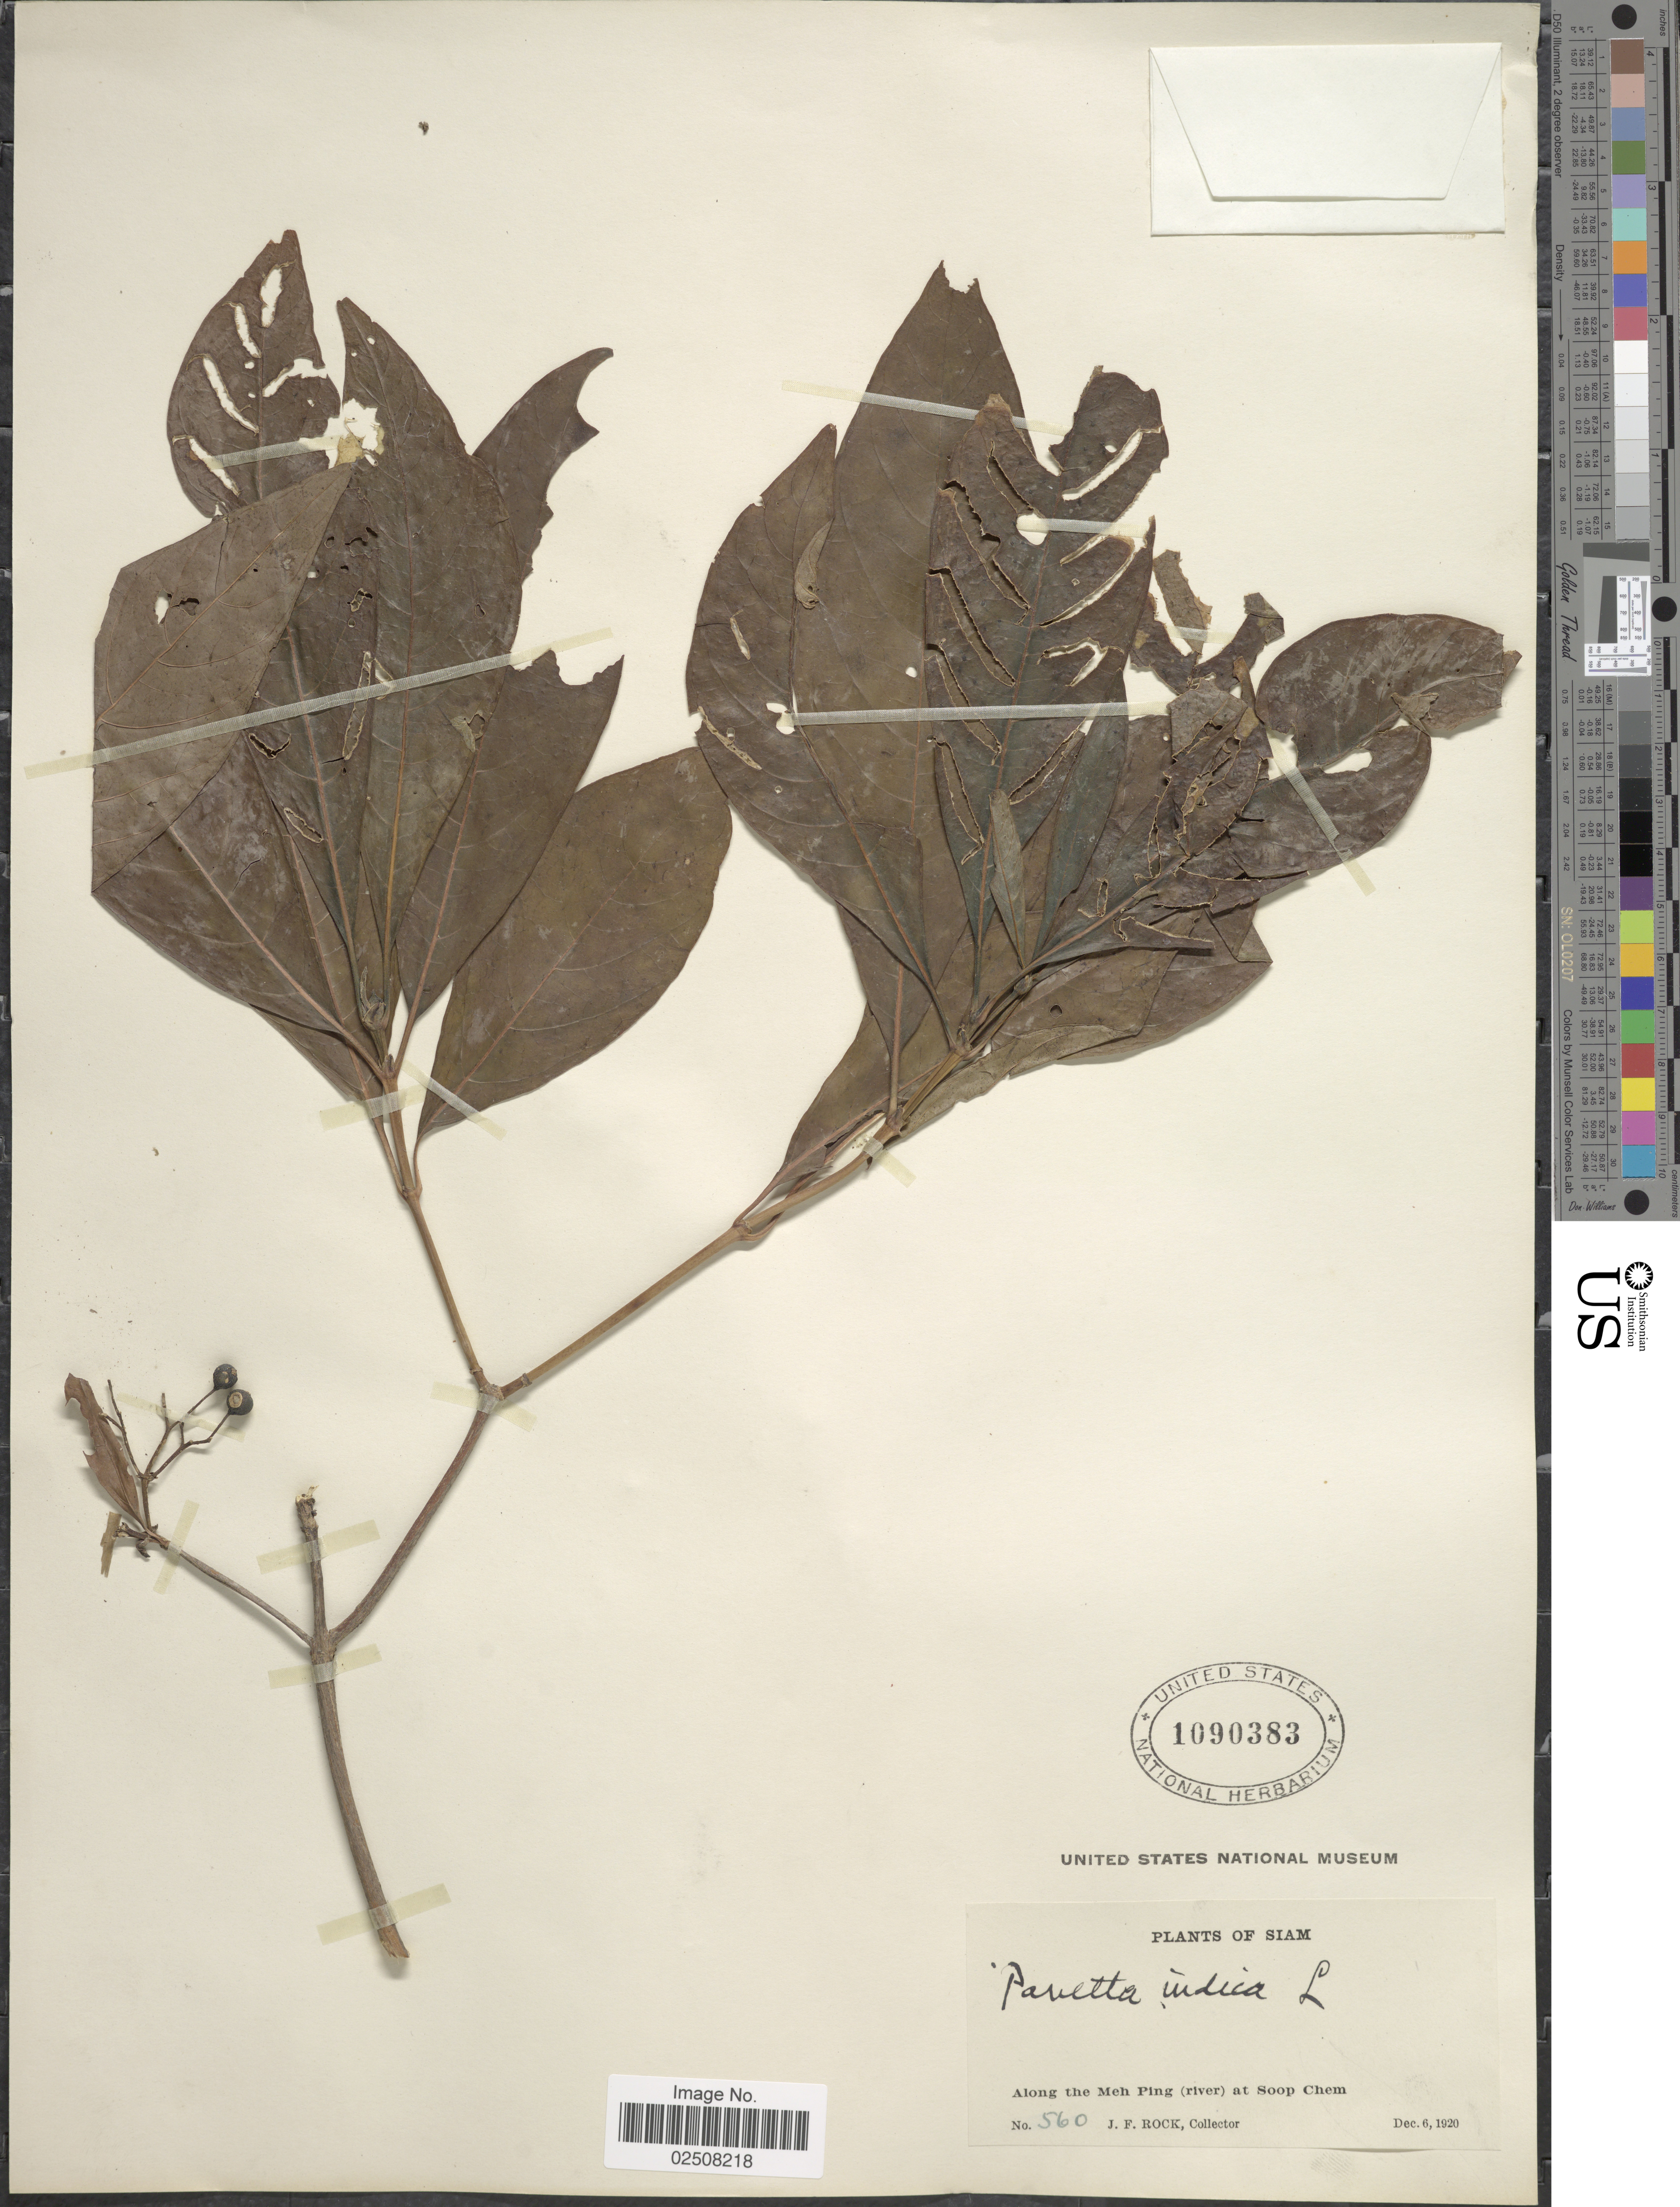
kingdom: Plantae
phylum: Tracheophyta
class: Magnoliopsida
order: Gentianales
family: Rubiaceae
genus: Pavetta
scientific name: Pavetta indica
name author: L.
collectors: J. Rock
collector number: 560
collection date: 1920-12-06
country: Thailand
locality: Siam, Along the Meh Ping (river) at Soop Chem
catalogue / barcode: US 1090383